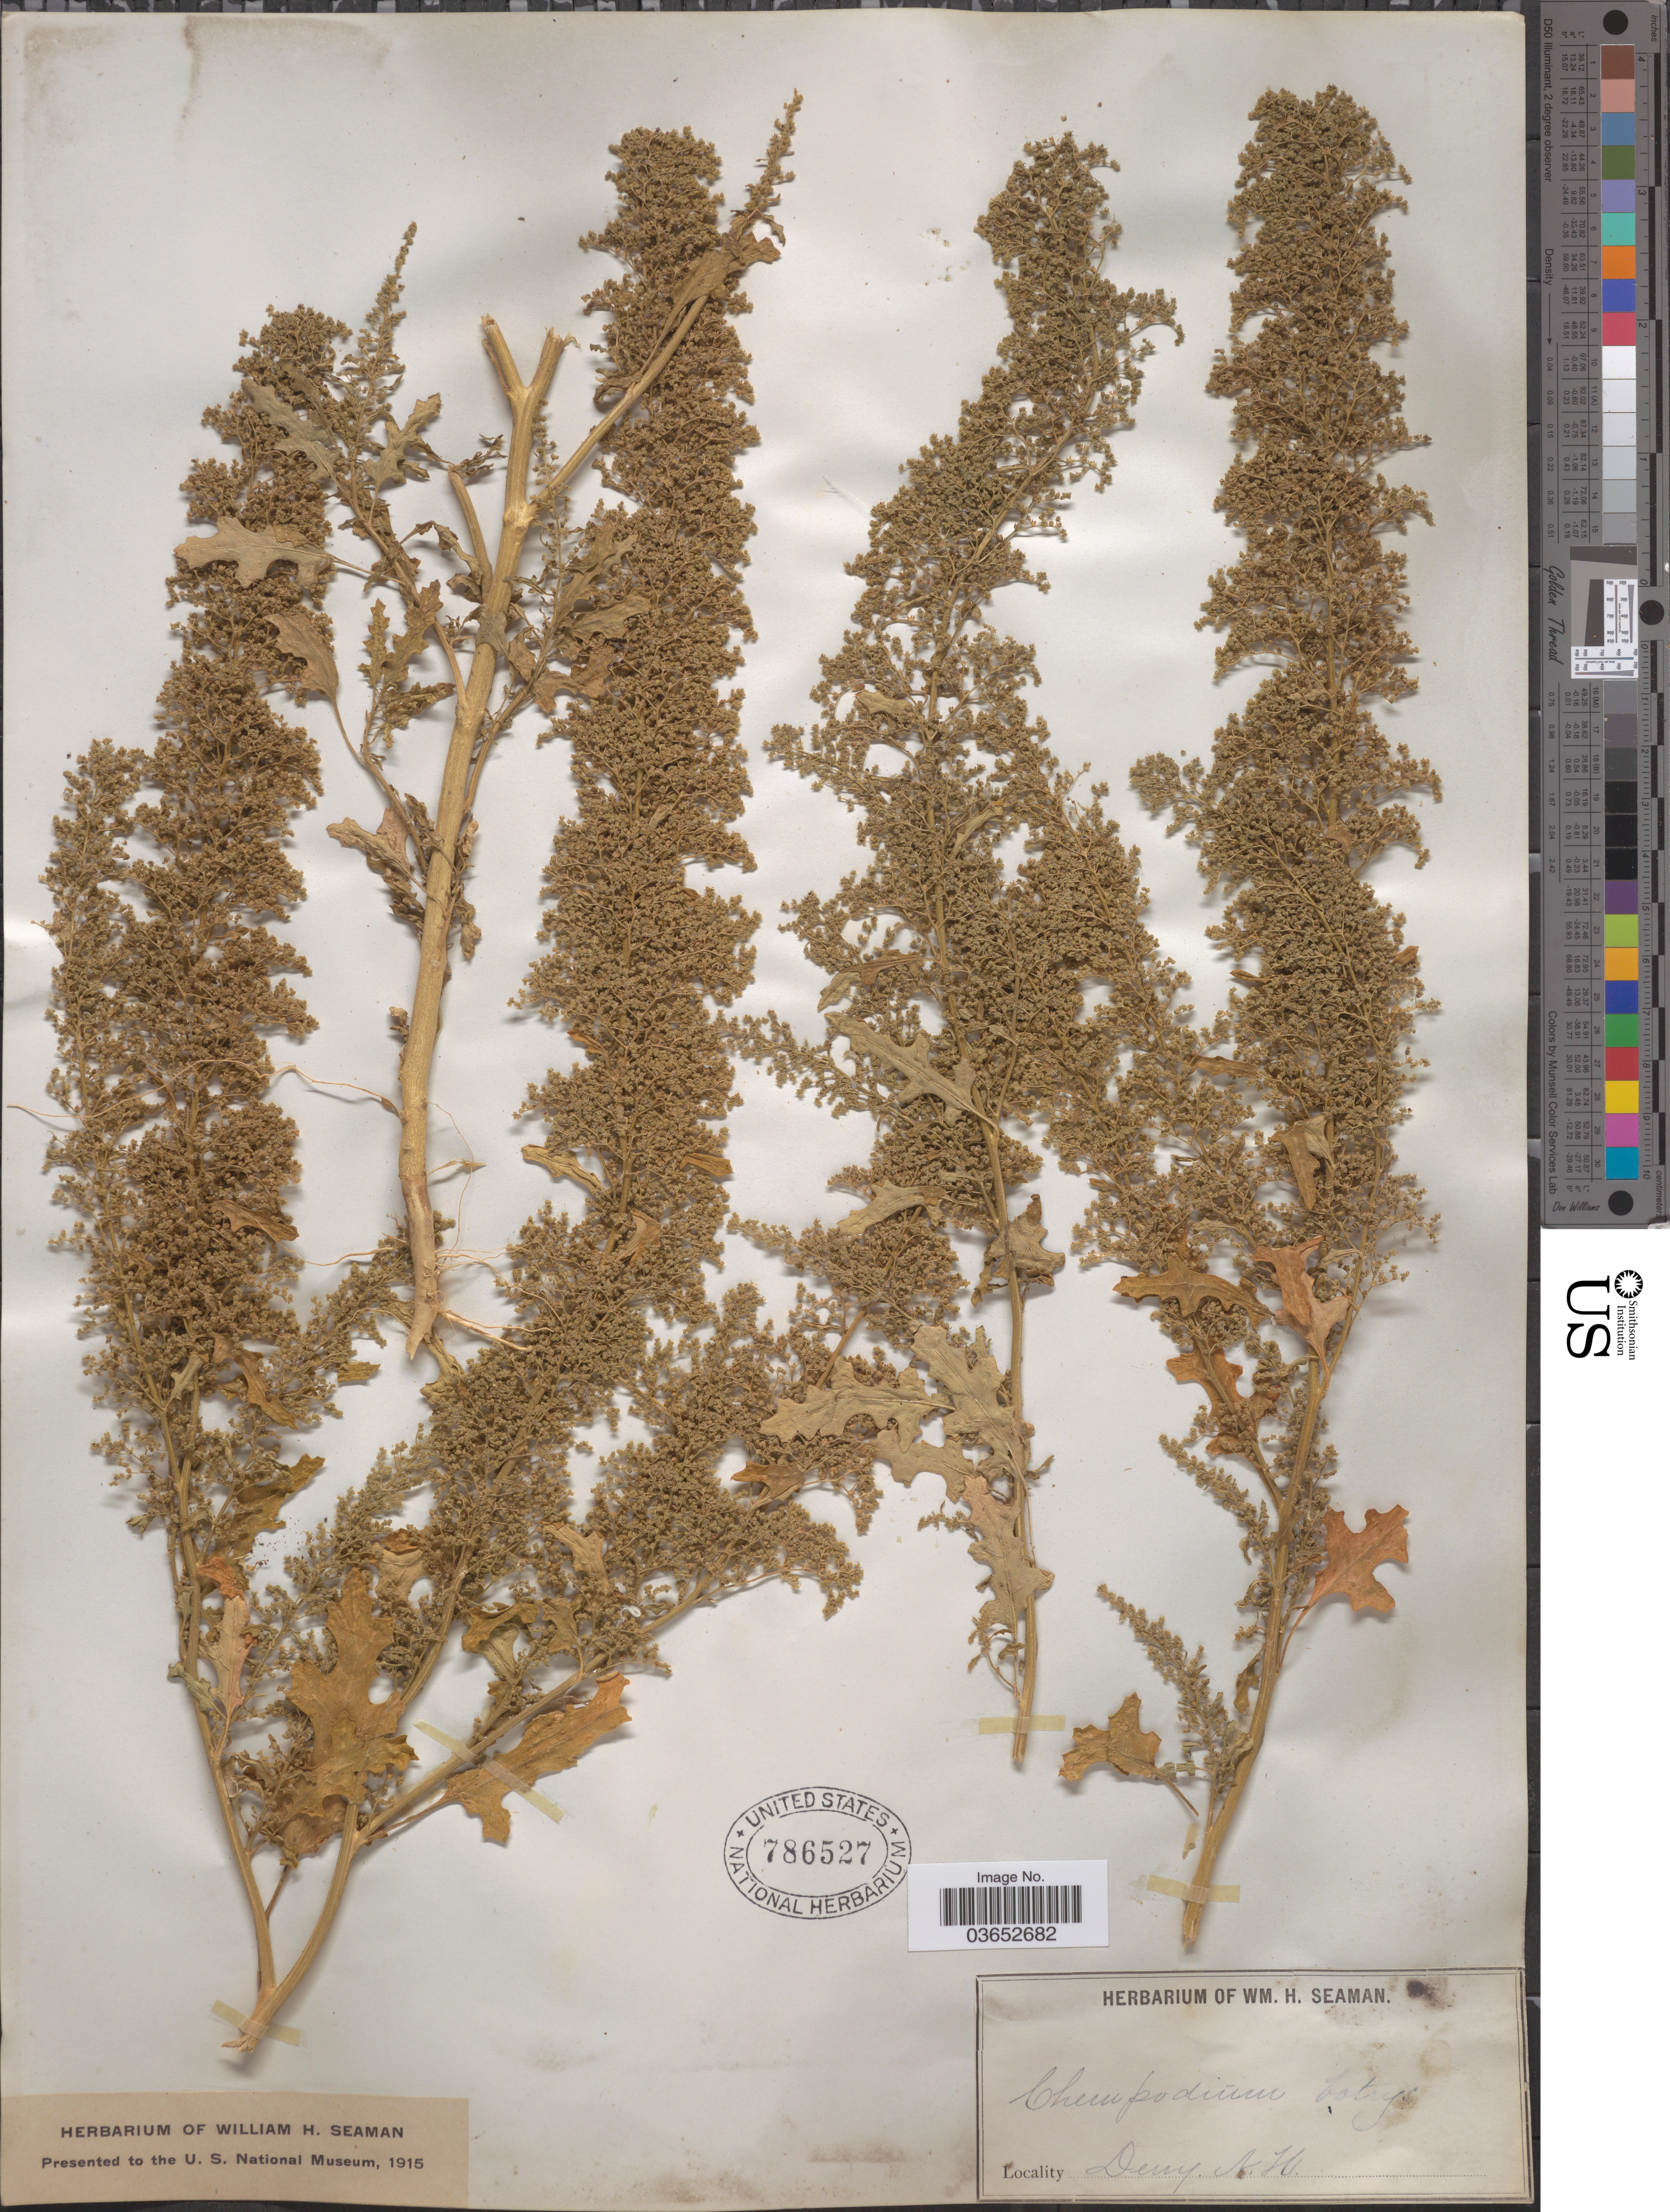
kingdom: Plantae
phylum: Tracheophyta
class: Magnoliopsida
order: Caryophyllales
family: Amaranthaceae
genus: Chenopodium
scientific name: Chenopodium botrys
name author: L.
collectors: Ex herb. W. H. Seaman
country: United States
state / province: New Hampshire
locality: Derry.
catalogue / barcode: US 786527